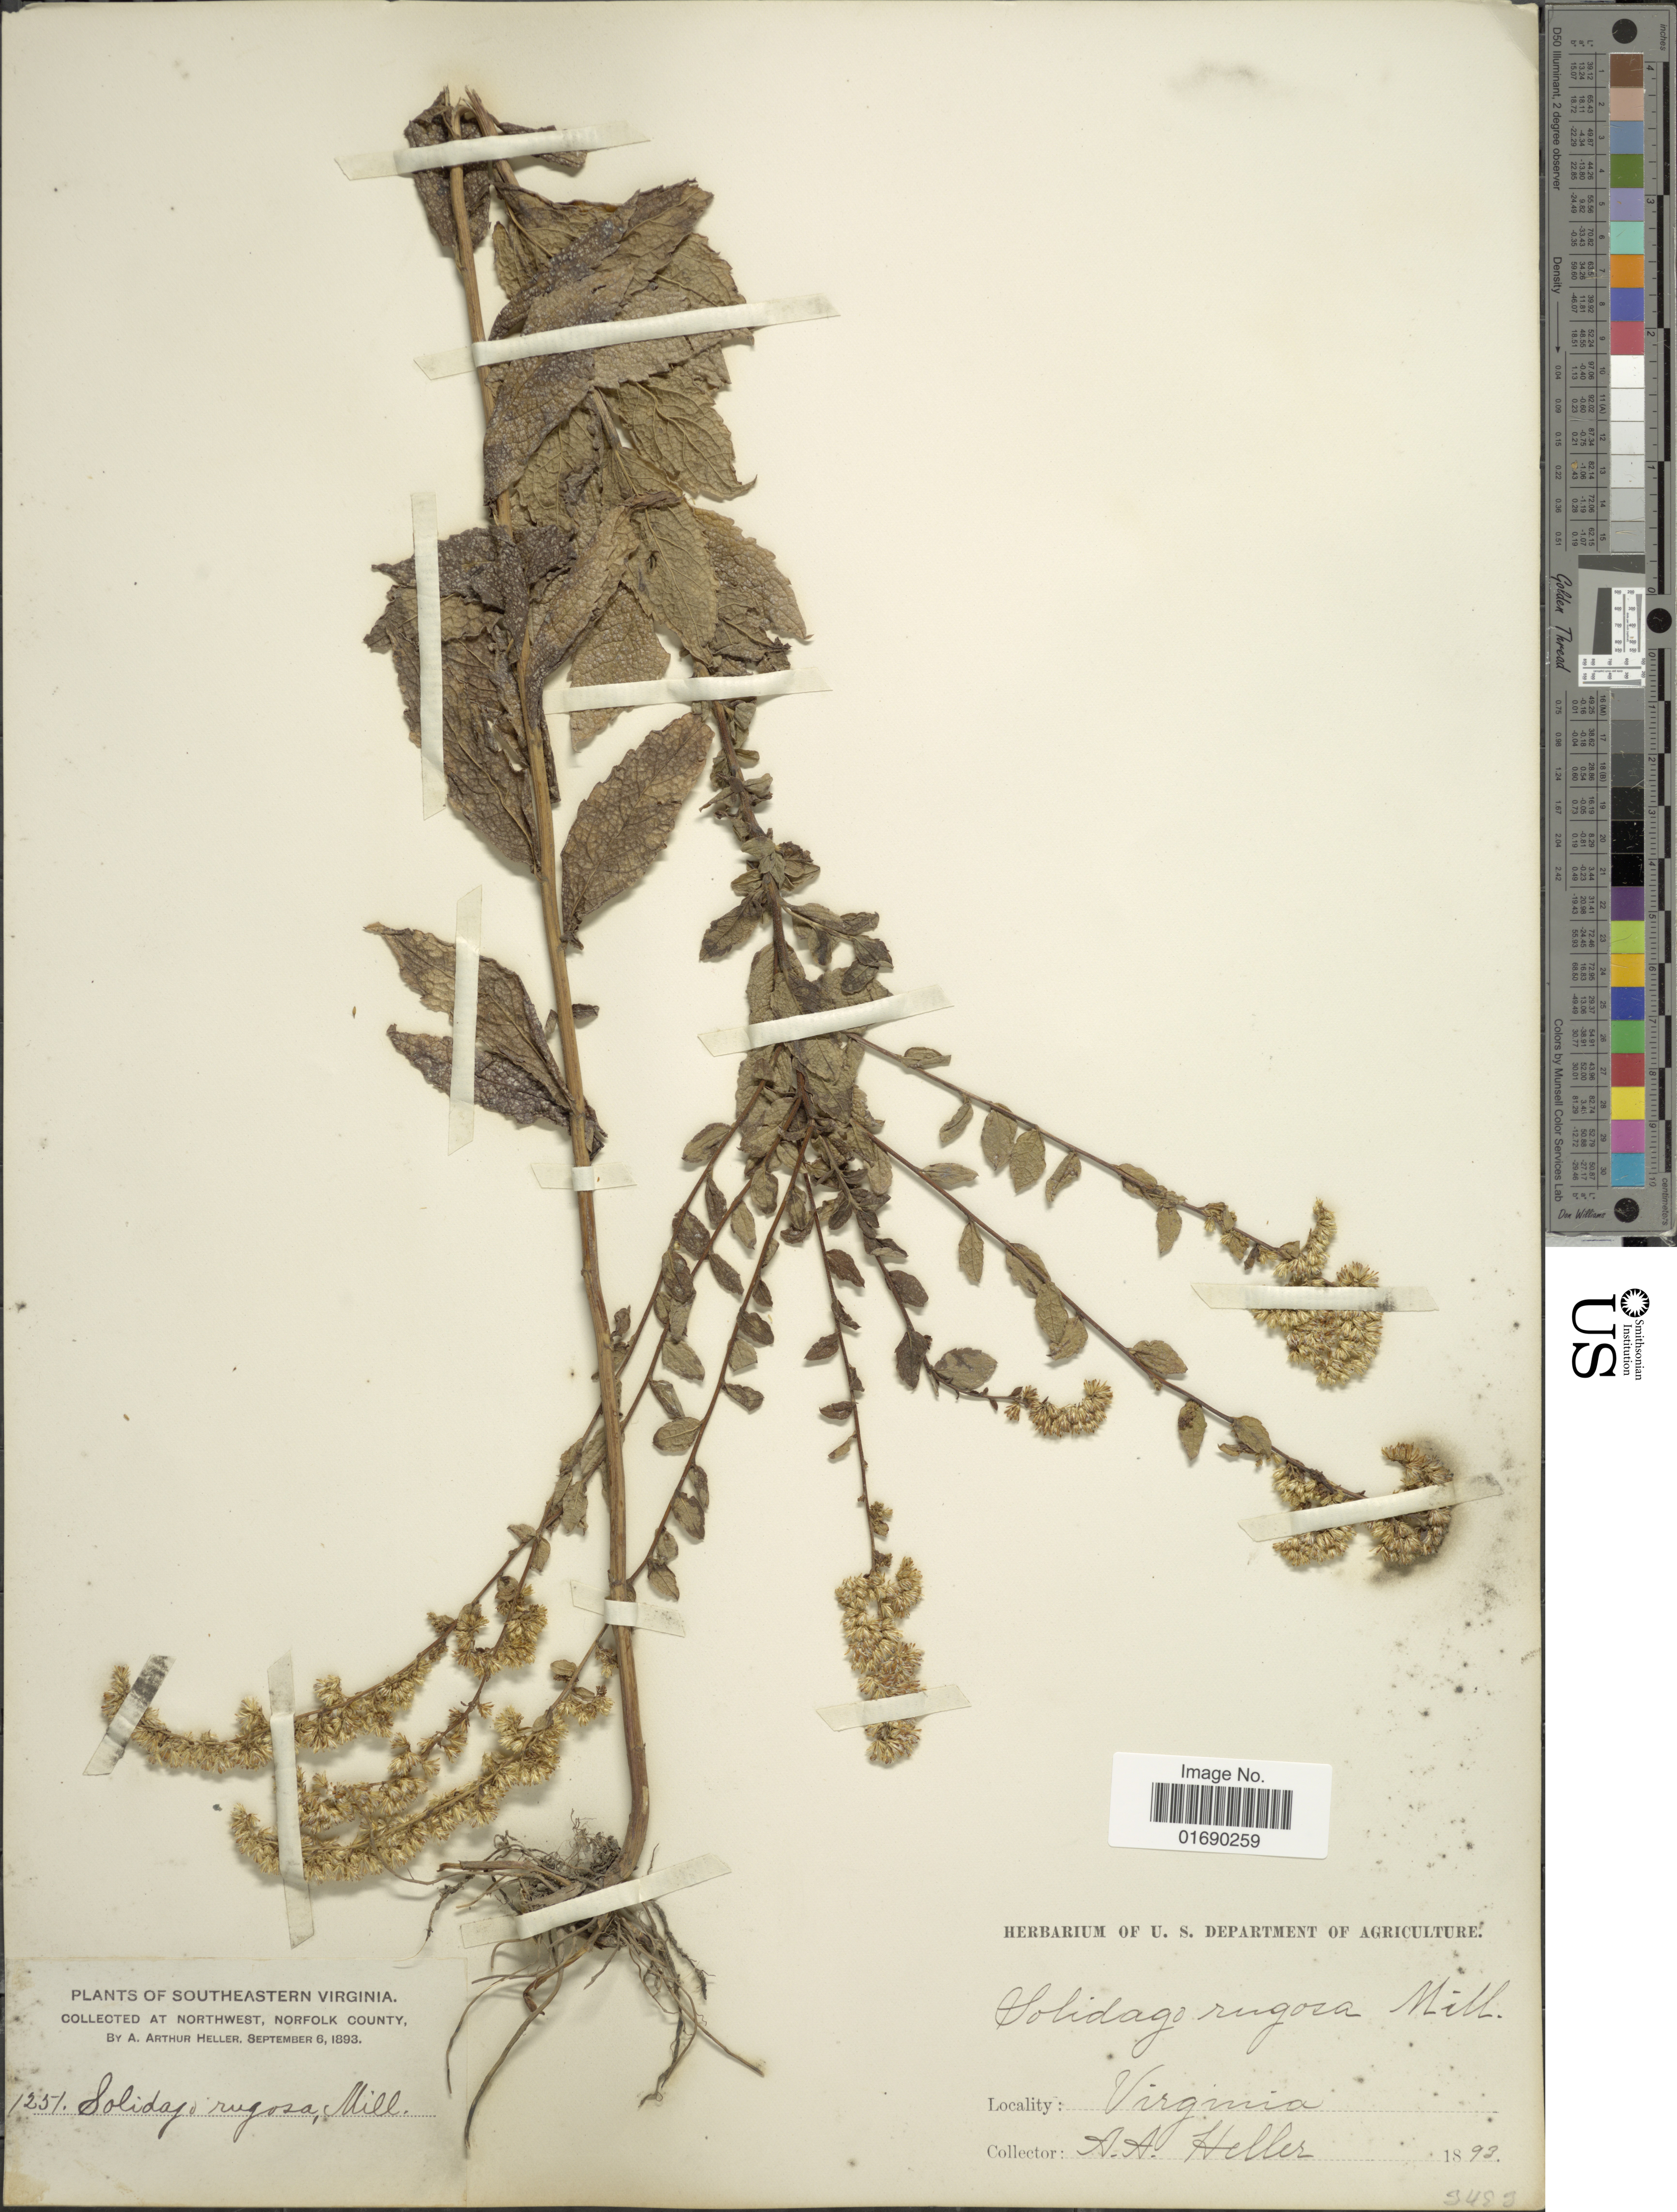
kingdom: Plantae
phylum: Tracheophyta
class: Magnoliopsida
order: Asterales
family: Asteraceae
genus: Solidago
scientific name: Solidago rugosa var. celtidifolia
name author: (Small) Fernald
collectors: A. A. Heller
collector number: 1251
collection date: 1893-09-06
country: United States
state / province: Virginia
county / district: City of Norfolk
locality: Southeastern Virginia, at Northwest, Norfolk County